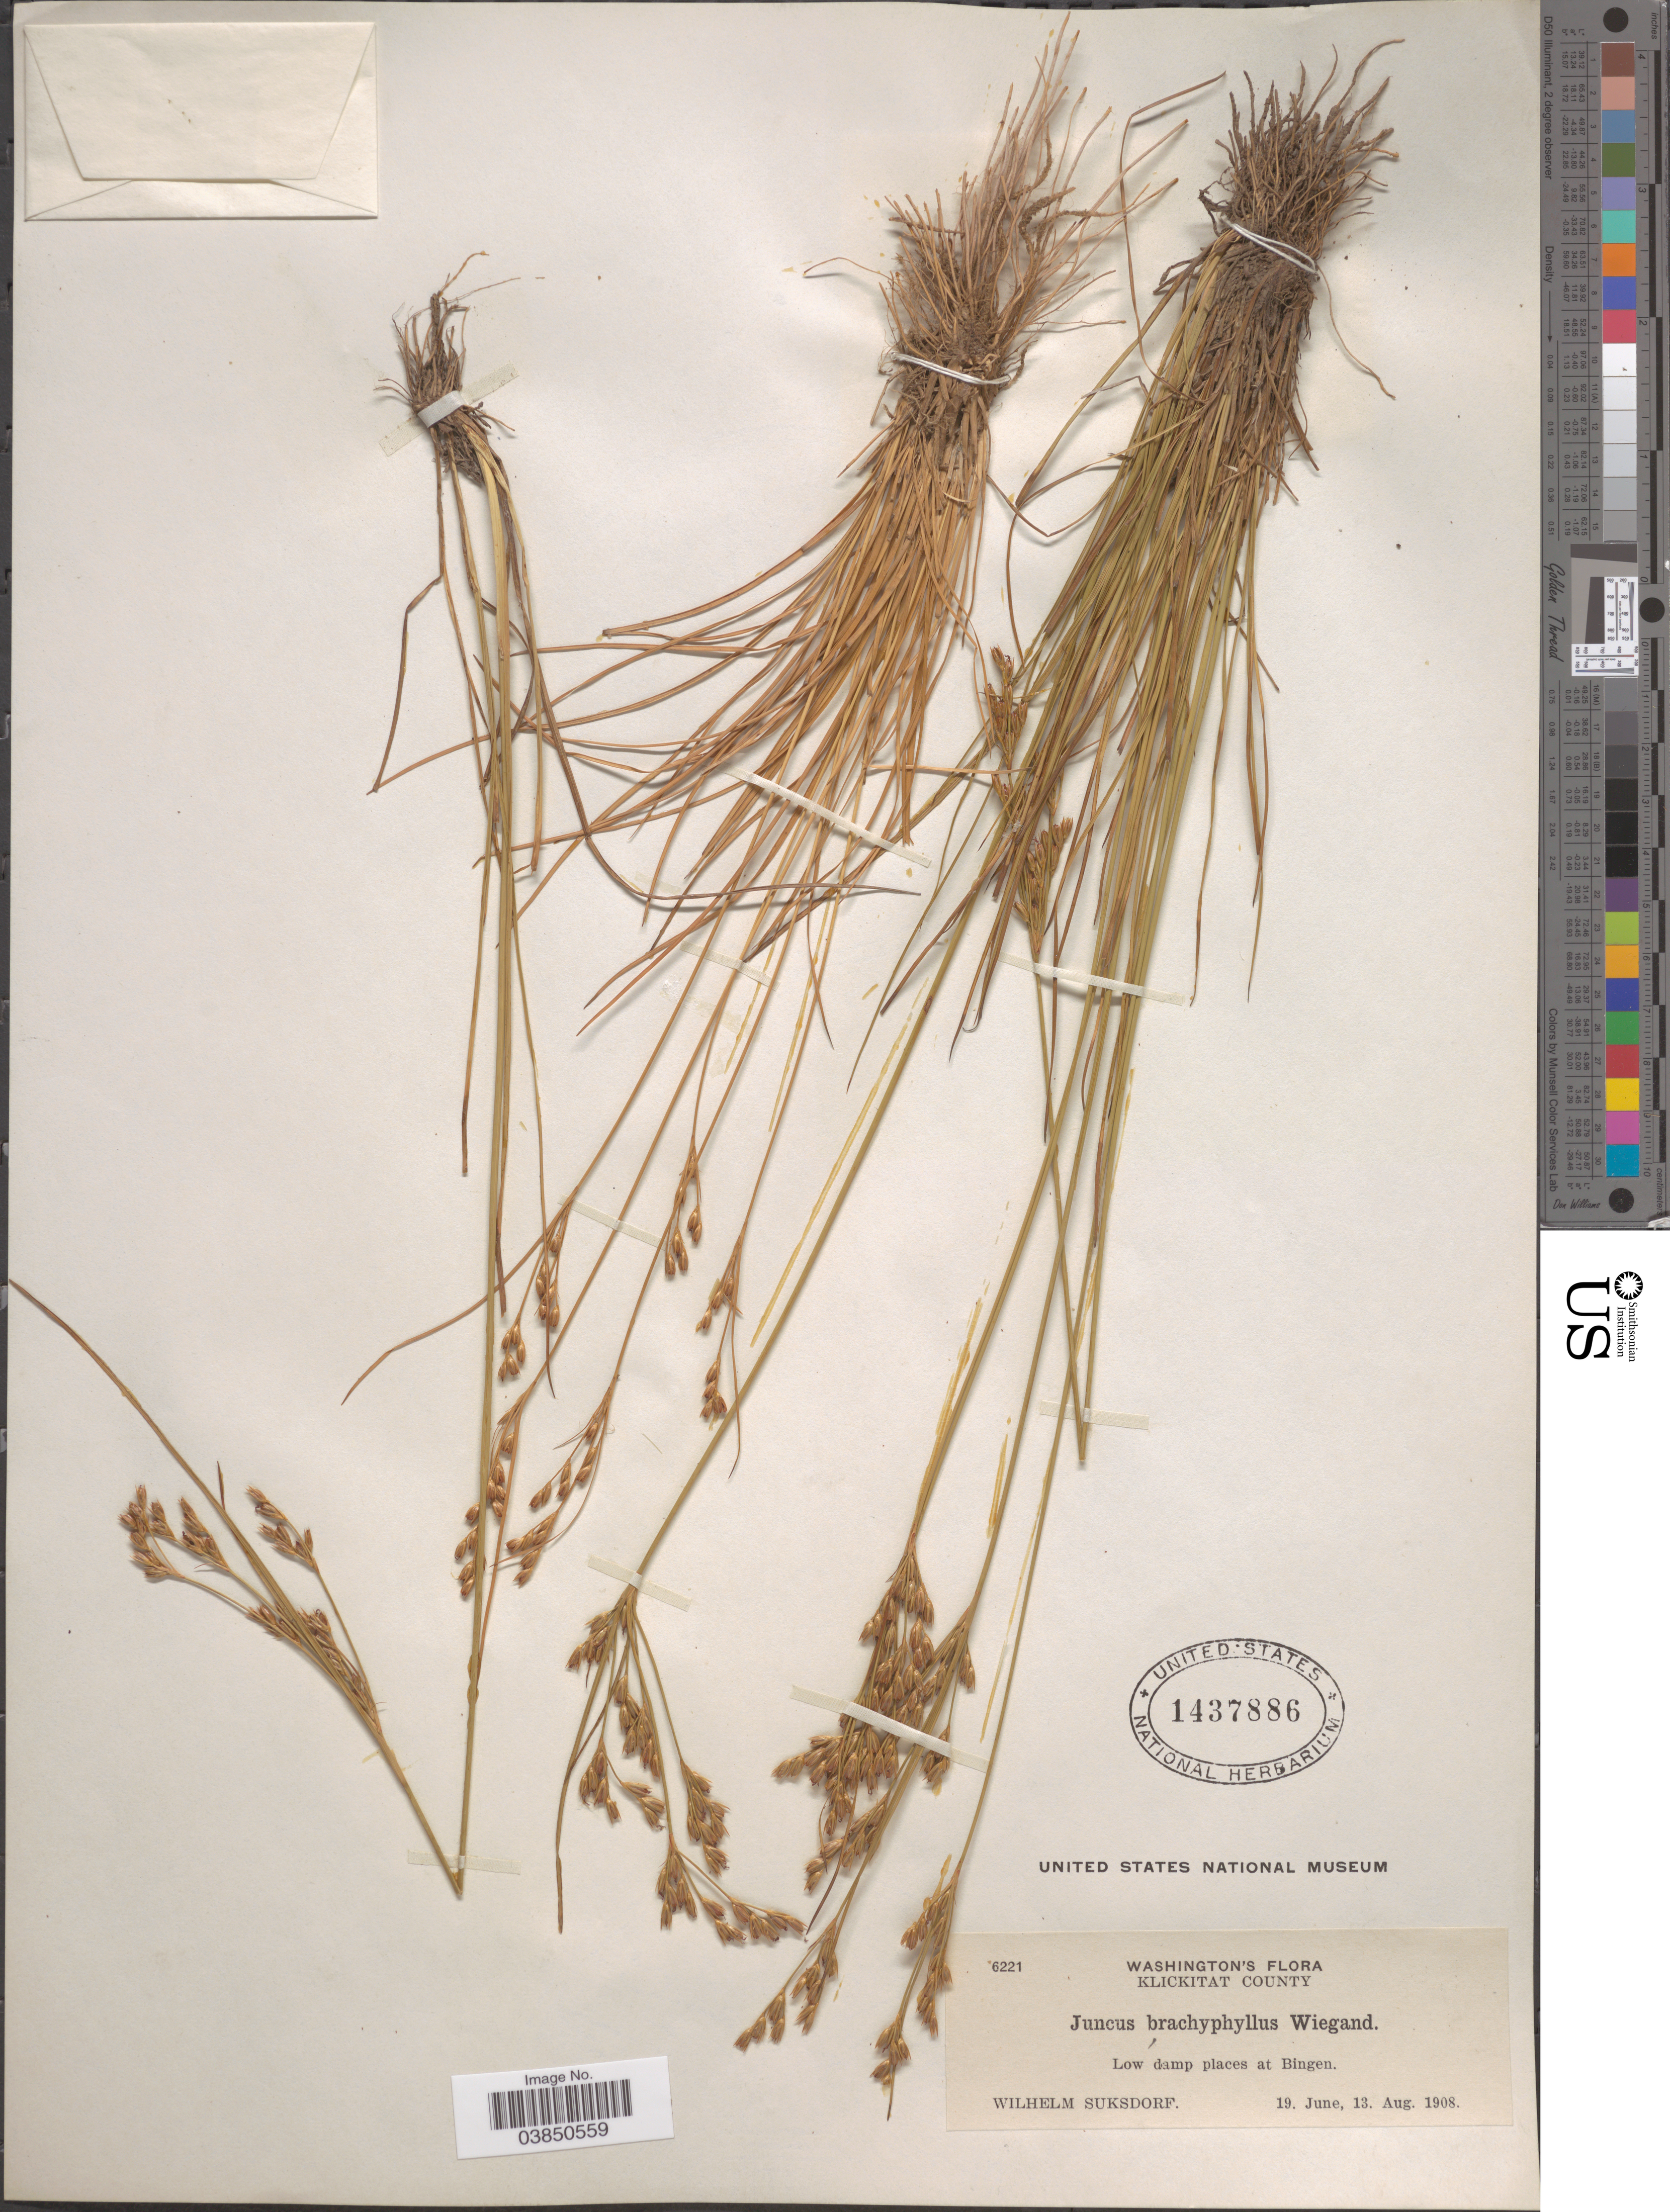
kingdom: Plantae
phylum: Tracheophyta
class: Liliopsida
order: Poales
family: Juncaceae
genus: Juncus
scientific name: Juncus brachycephalus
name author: (Engelm.) Buchenau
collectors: W. N. Suksdorf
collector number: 6221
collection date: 1908-06-19/1908-08-13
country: United States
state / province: Washington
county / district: Klickitat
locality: Klickitat County. At Bingan.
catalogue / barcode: US 1437886